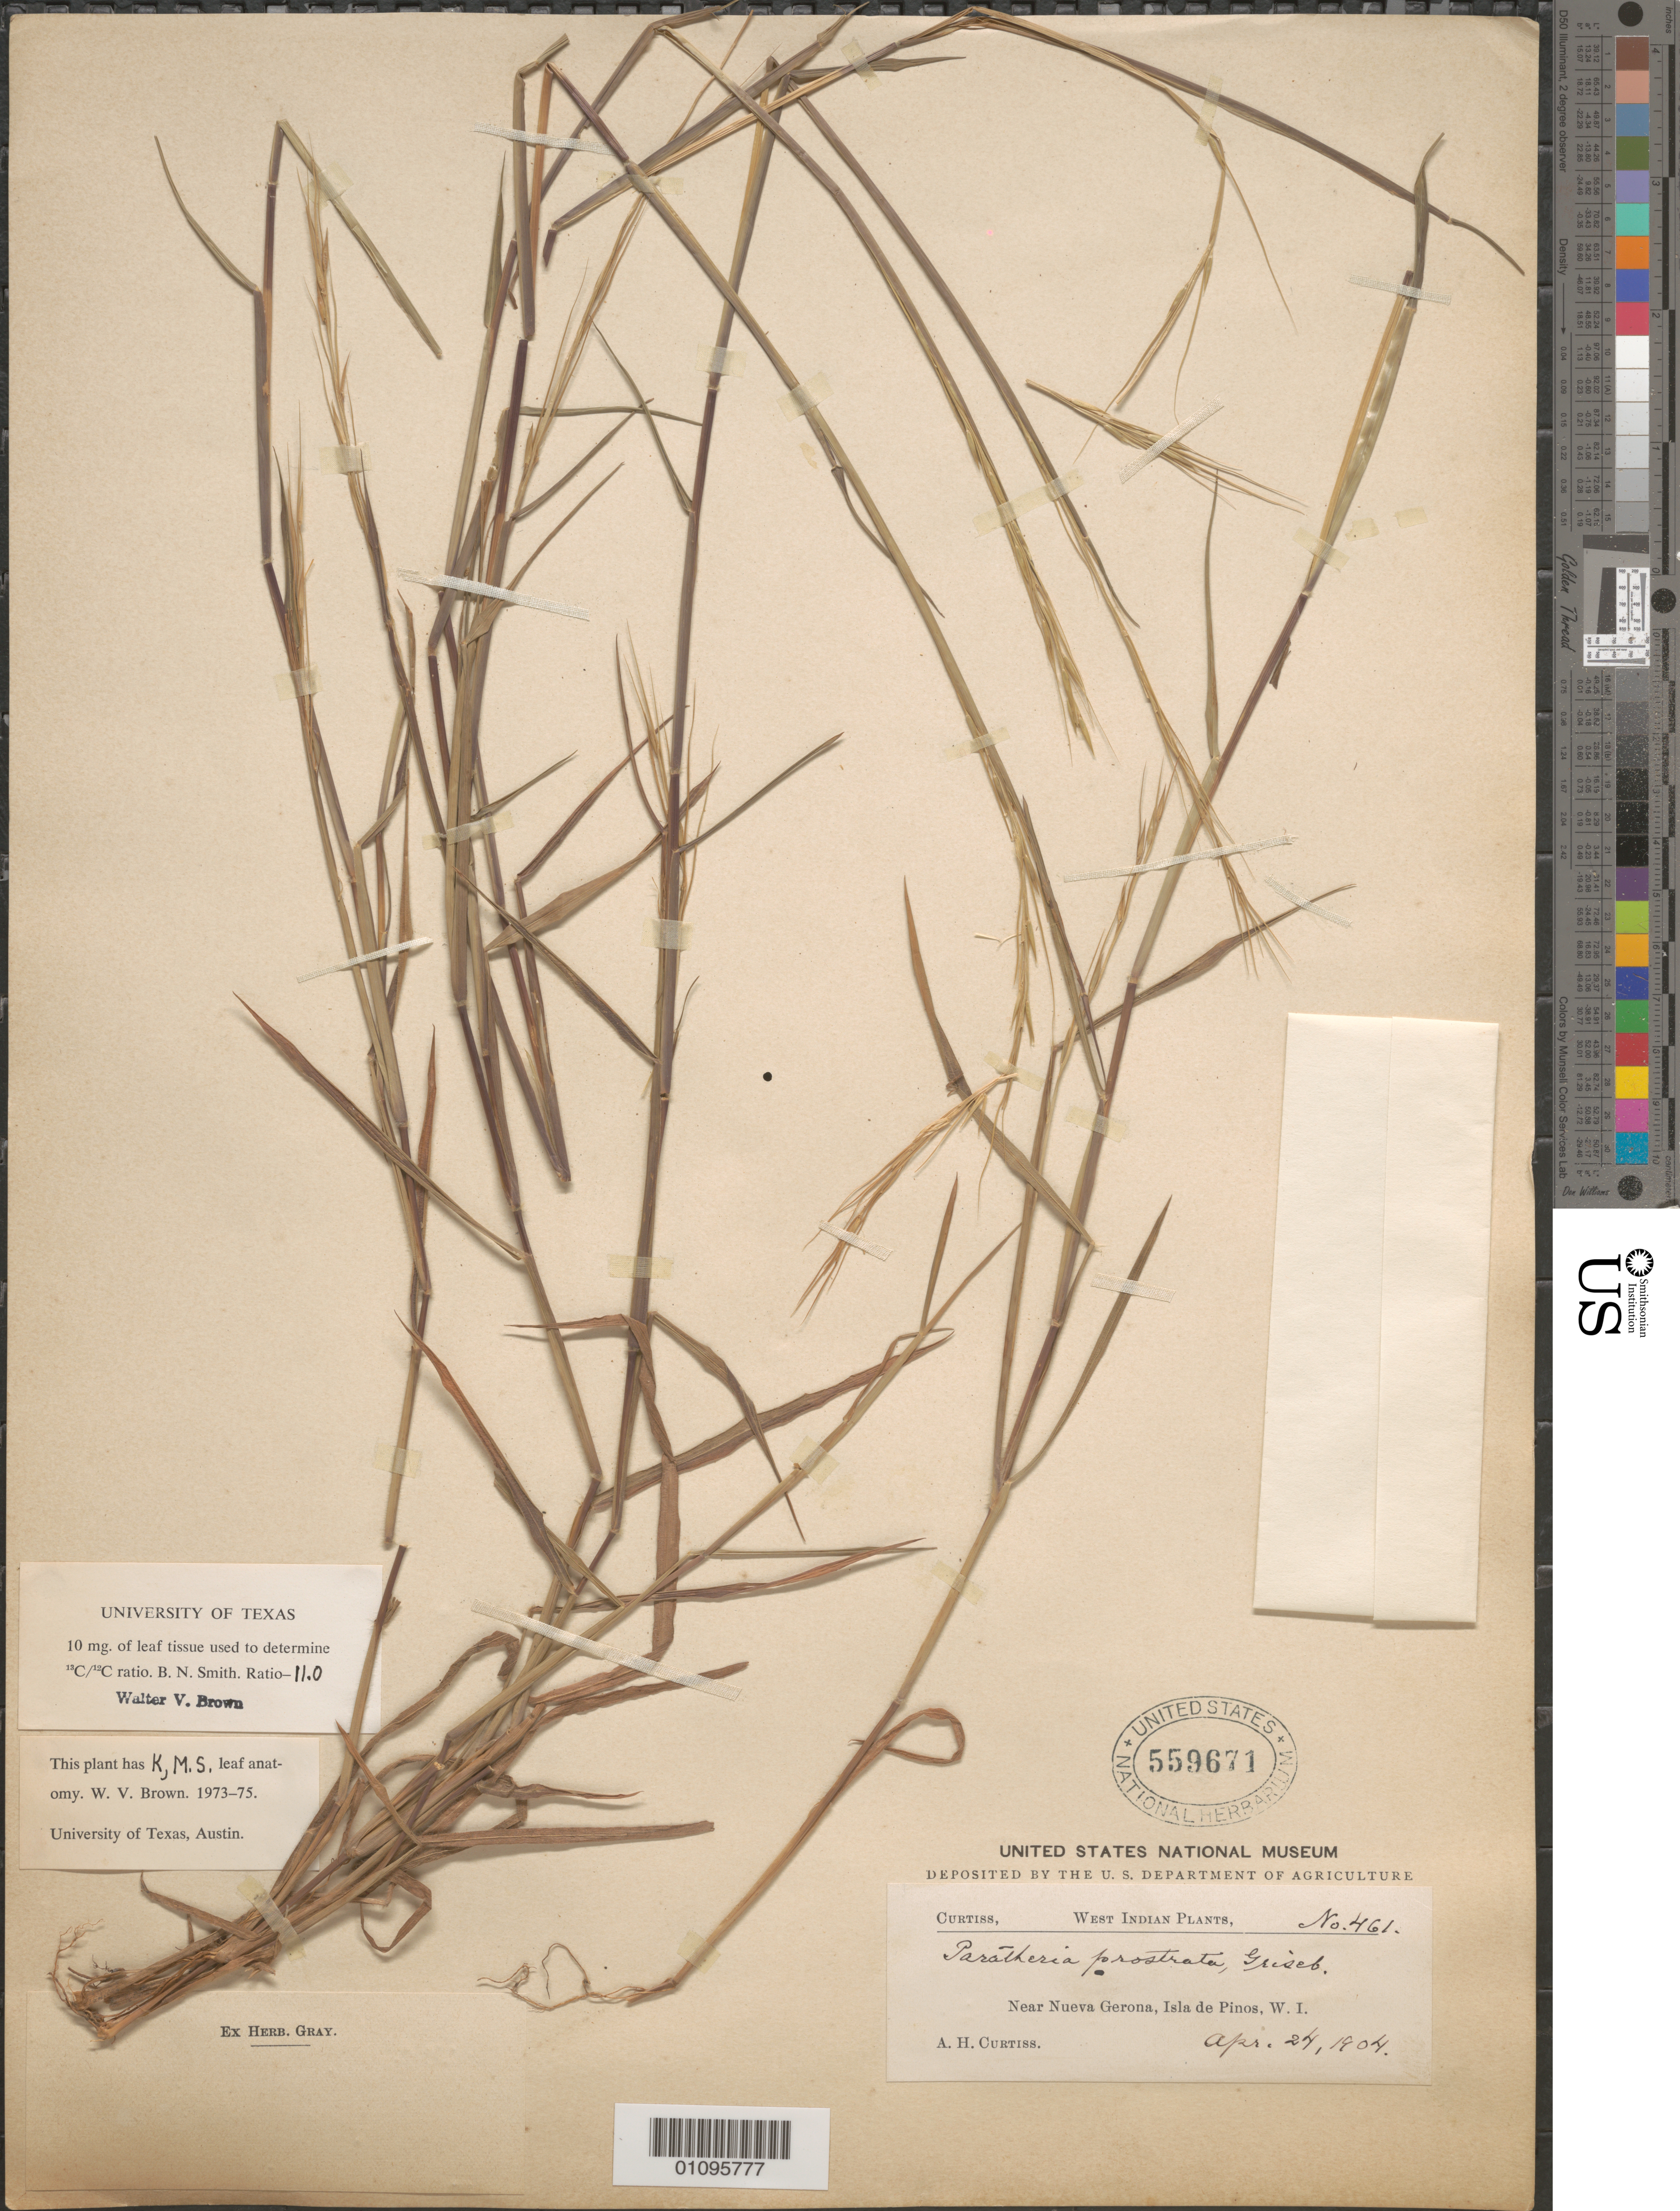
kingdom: Plantae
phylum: Tracheophyta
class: Liliopsida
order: Poales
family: Poaceae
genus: Paratheria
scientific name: Paratheria prostrata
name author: Griseb.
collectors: A. H. Curtiss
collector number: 461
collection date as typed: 24 Apr 1904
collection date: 1904-04-24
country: Cuba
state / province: Isla de la Juventud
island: Isla de la Juventud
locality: Nueva Gerona, near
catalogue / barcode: US 559671